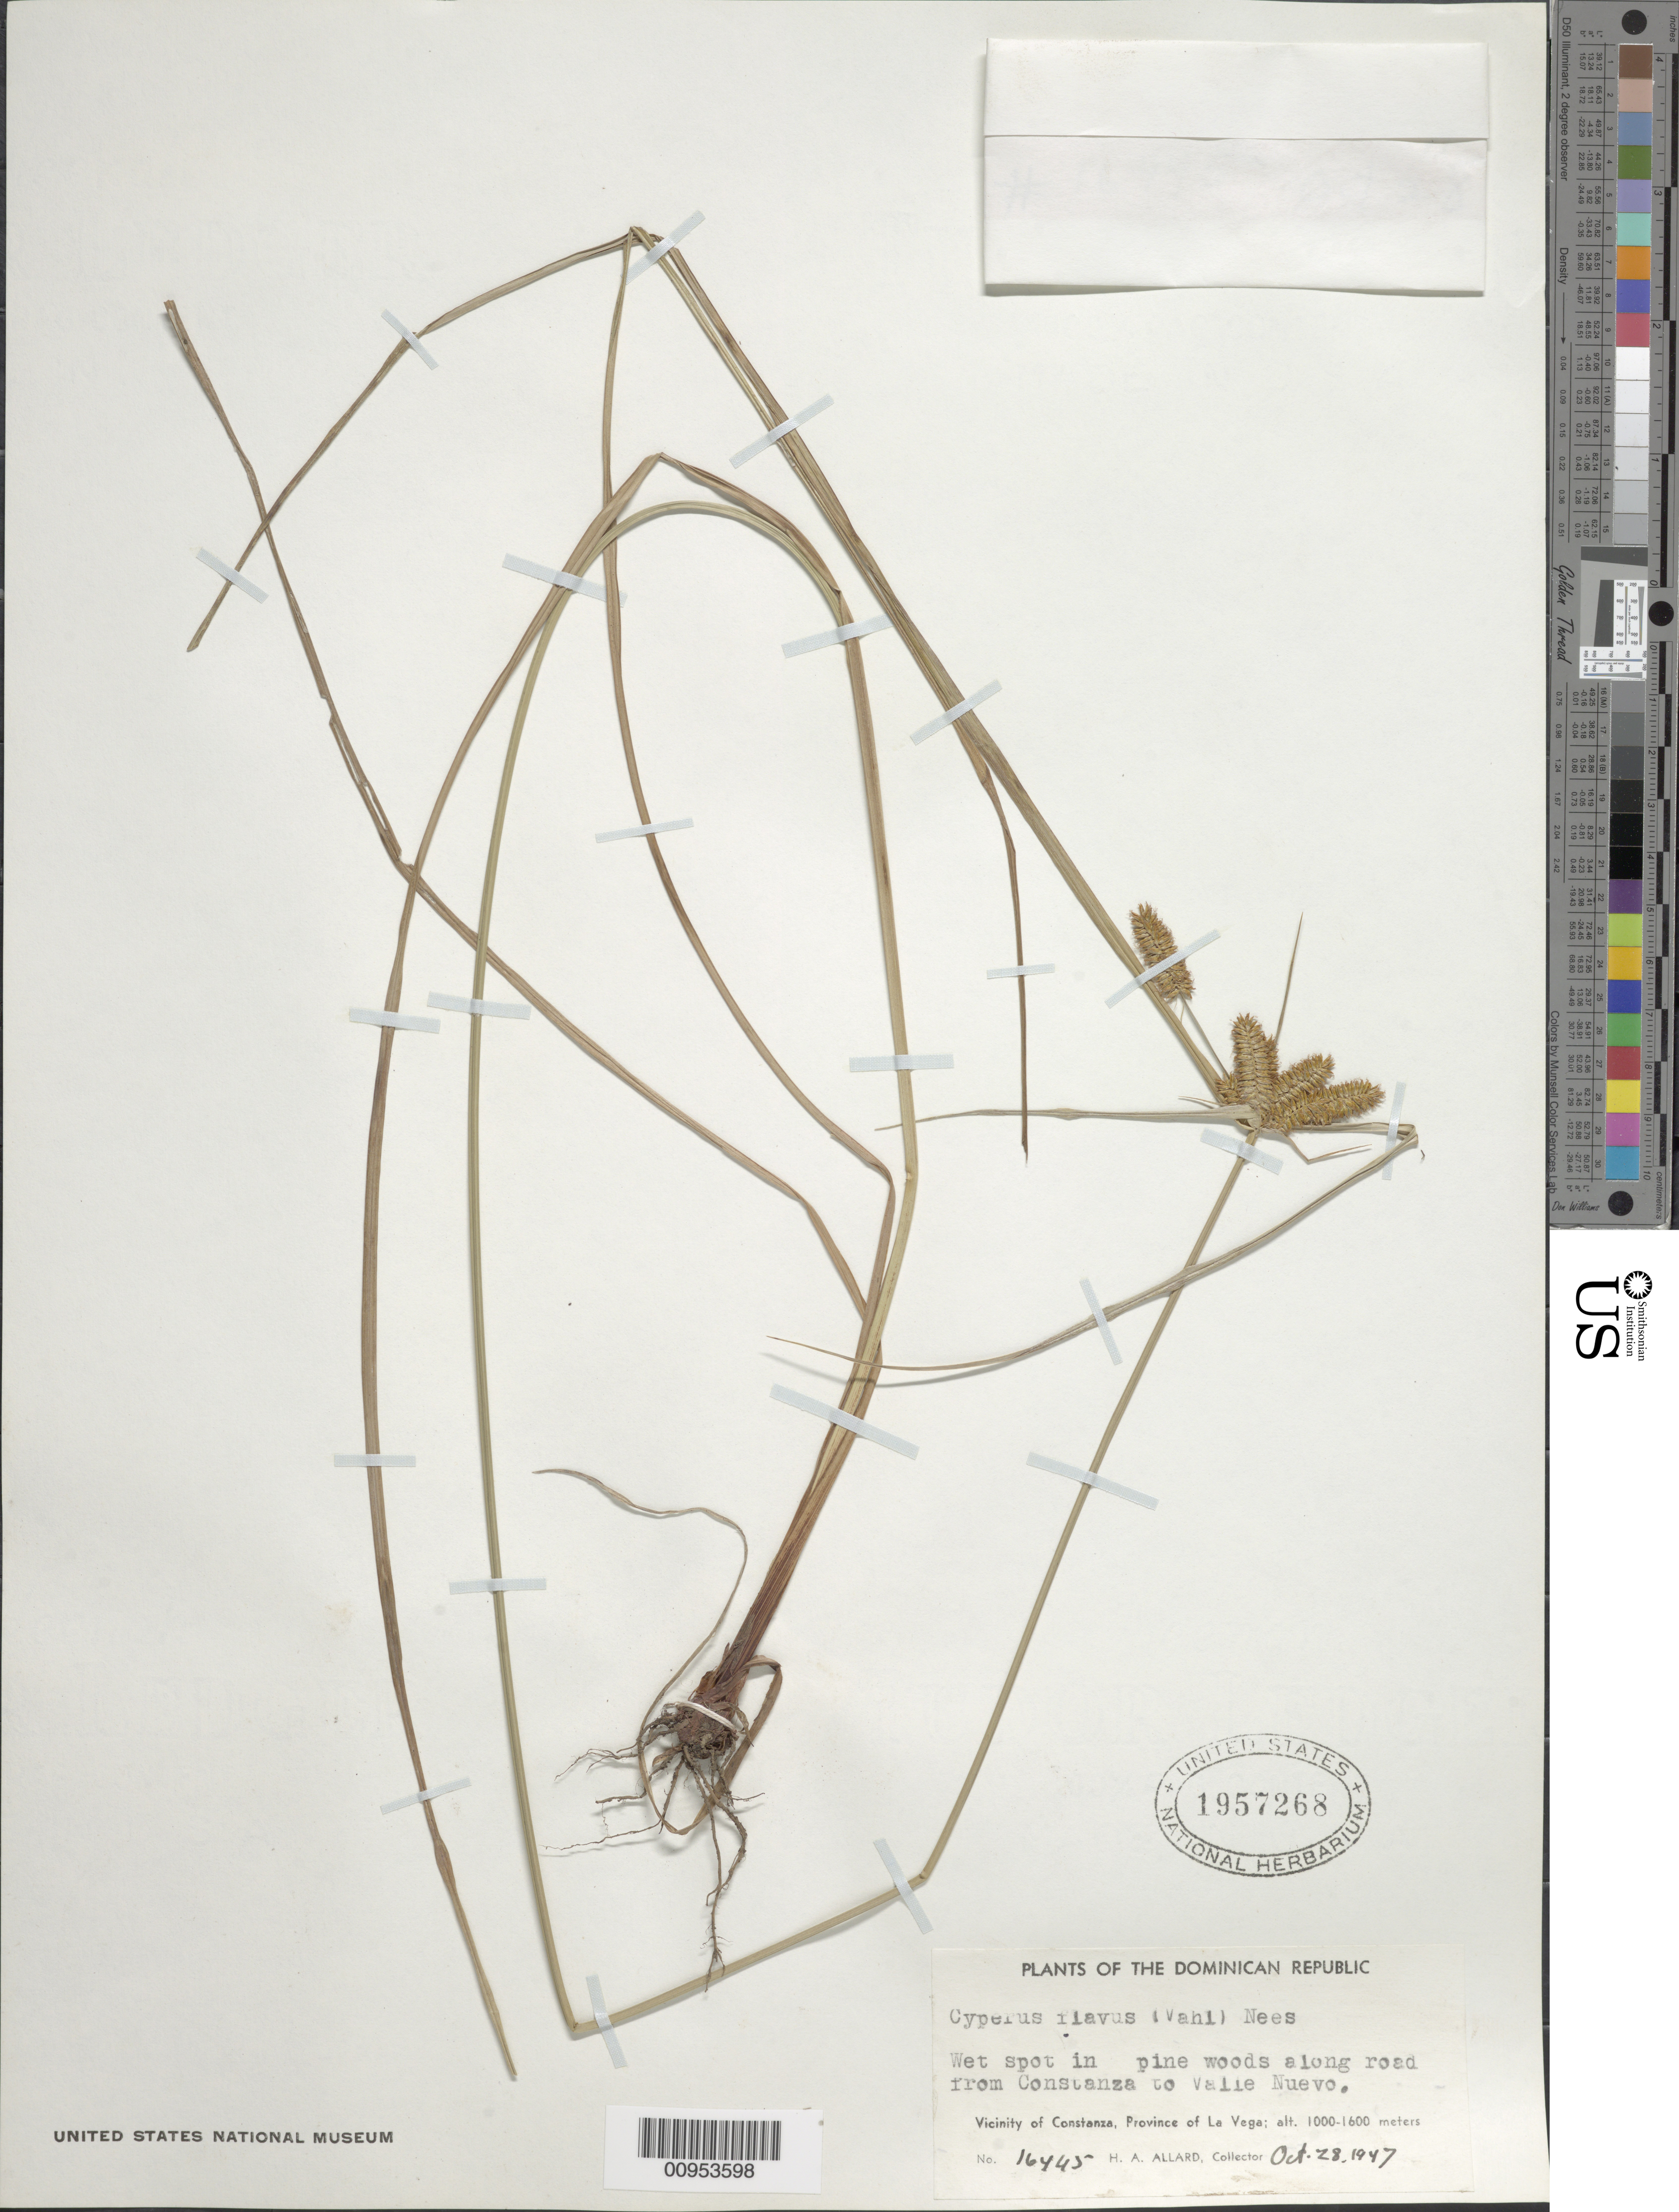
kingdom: Plantae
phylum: Tracheophyta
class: Liliopsida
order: Poales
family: Cyperaceae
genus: Cyperus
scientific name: Cyperus aggregatus var. aggregatus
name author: (Willd.) Endl.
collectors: H. A. Allard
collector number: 16445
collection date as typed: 28 Oct 1947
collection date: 1947-10-28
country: Dominican Republic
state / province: La Vega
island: Hispaniola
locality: Vicinity of Constanza, pine woods along road from Constanza to Valle Nuevo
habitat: Wet spot in pine woods along road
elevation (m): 1000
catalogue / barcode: US 1957268